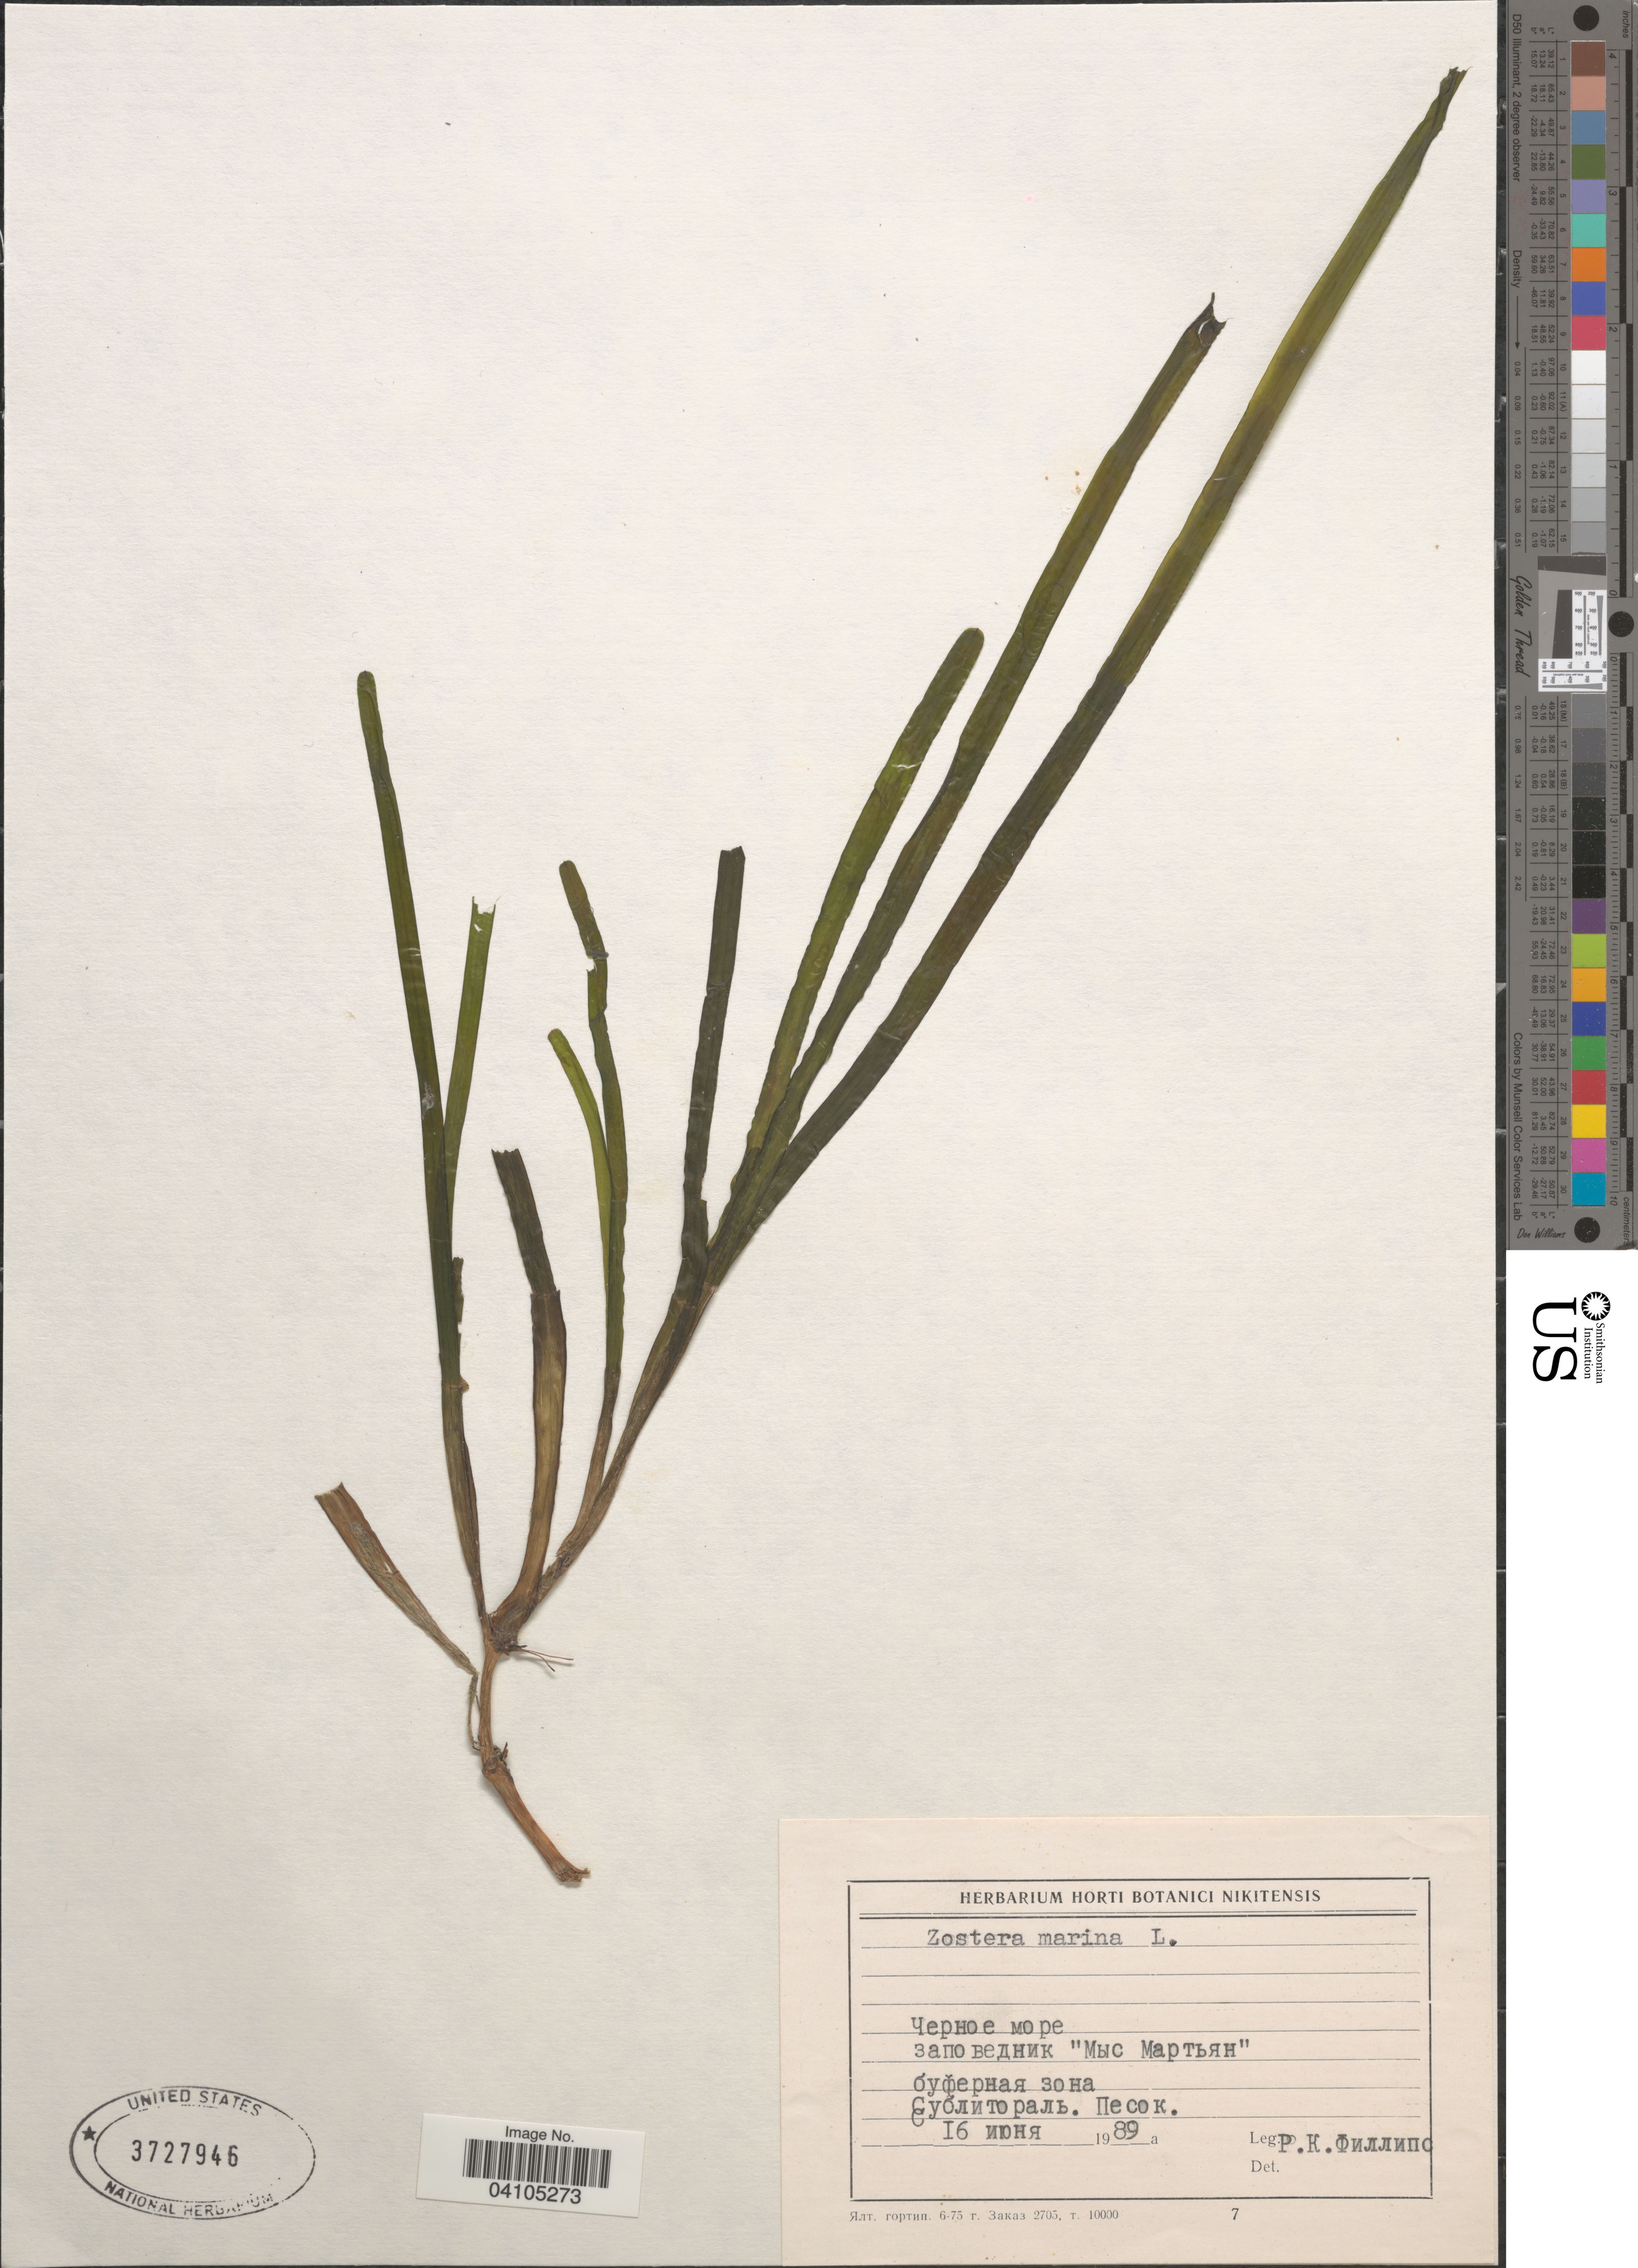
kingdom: Plantae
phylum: Tracheophyta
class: Liliopsida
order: Alismatales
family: Zosteraceae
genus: Zostera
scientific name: Zostera marina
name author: L.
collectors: R. C. Phillips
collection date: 1989-09-16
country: Ukraine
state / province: Crimea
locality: Cape Martyan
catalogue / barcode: US 3727946